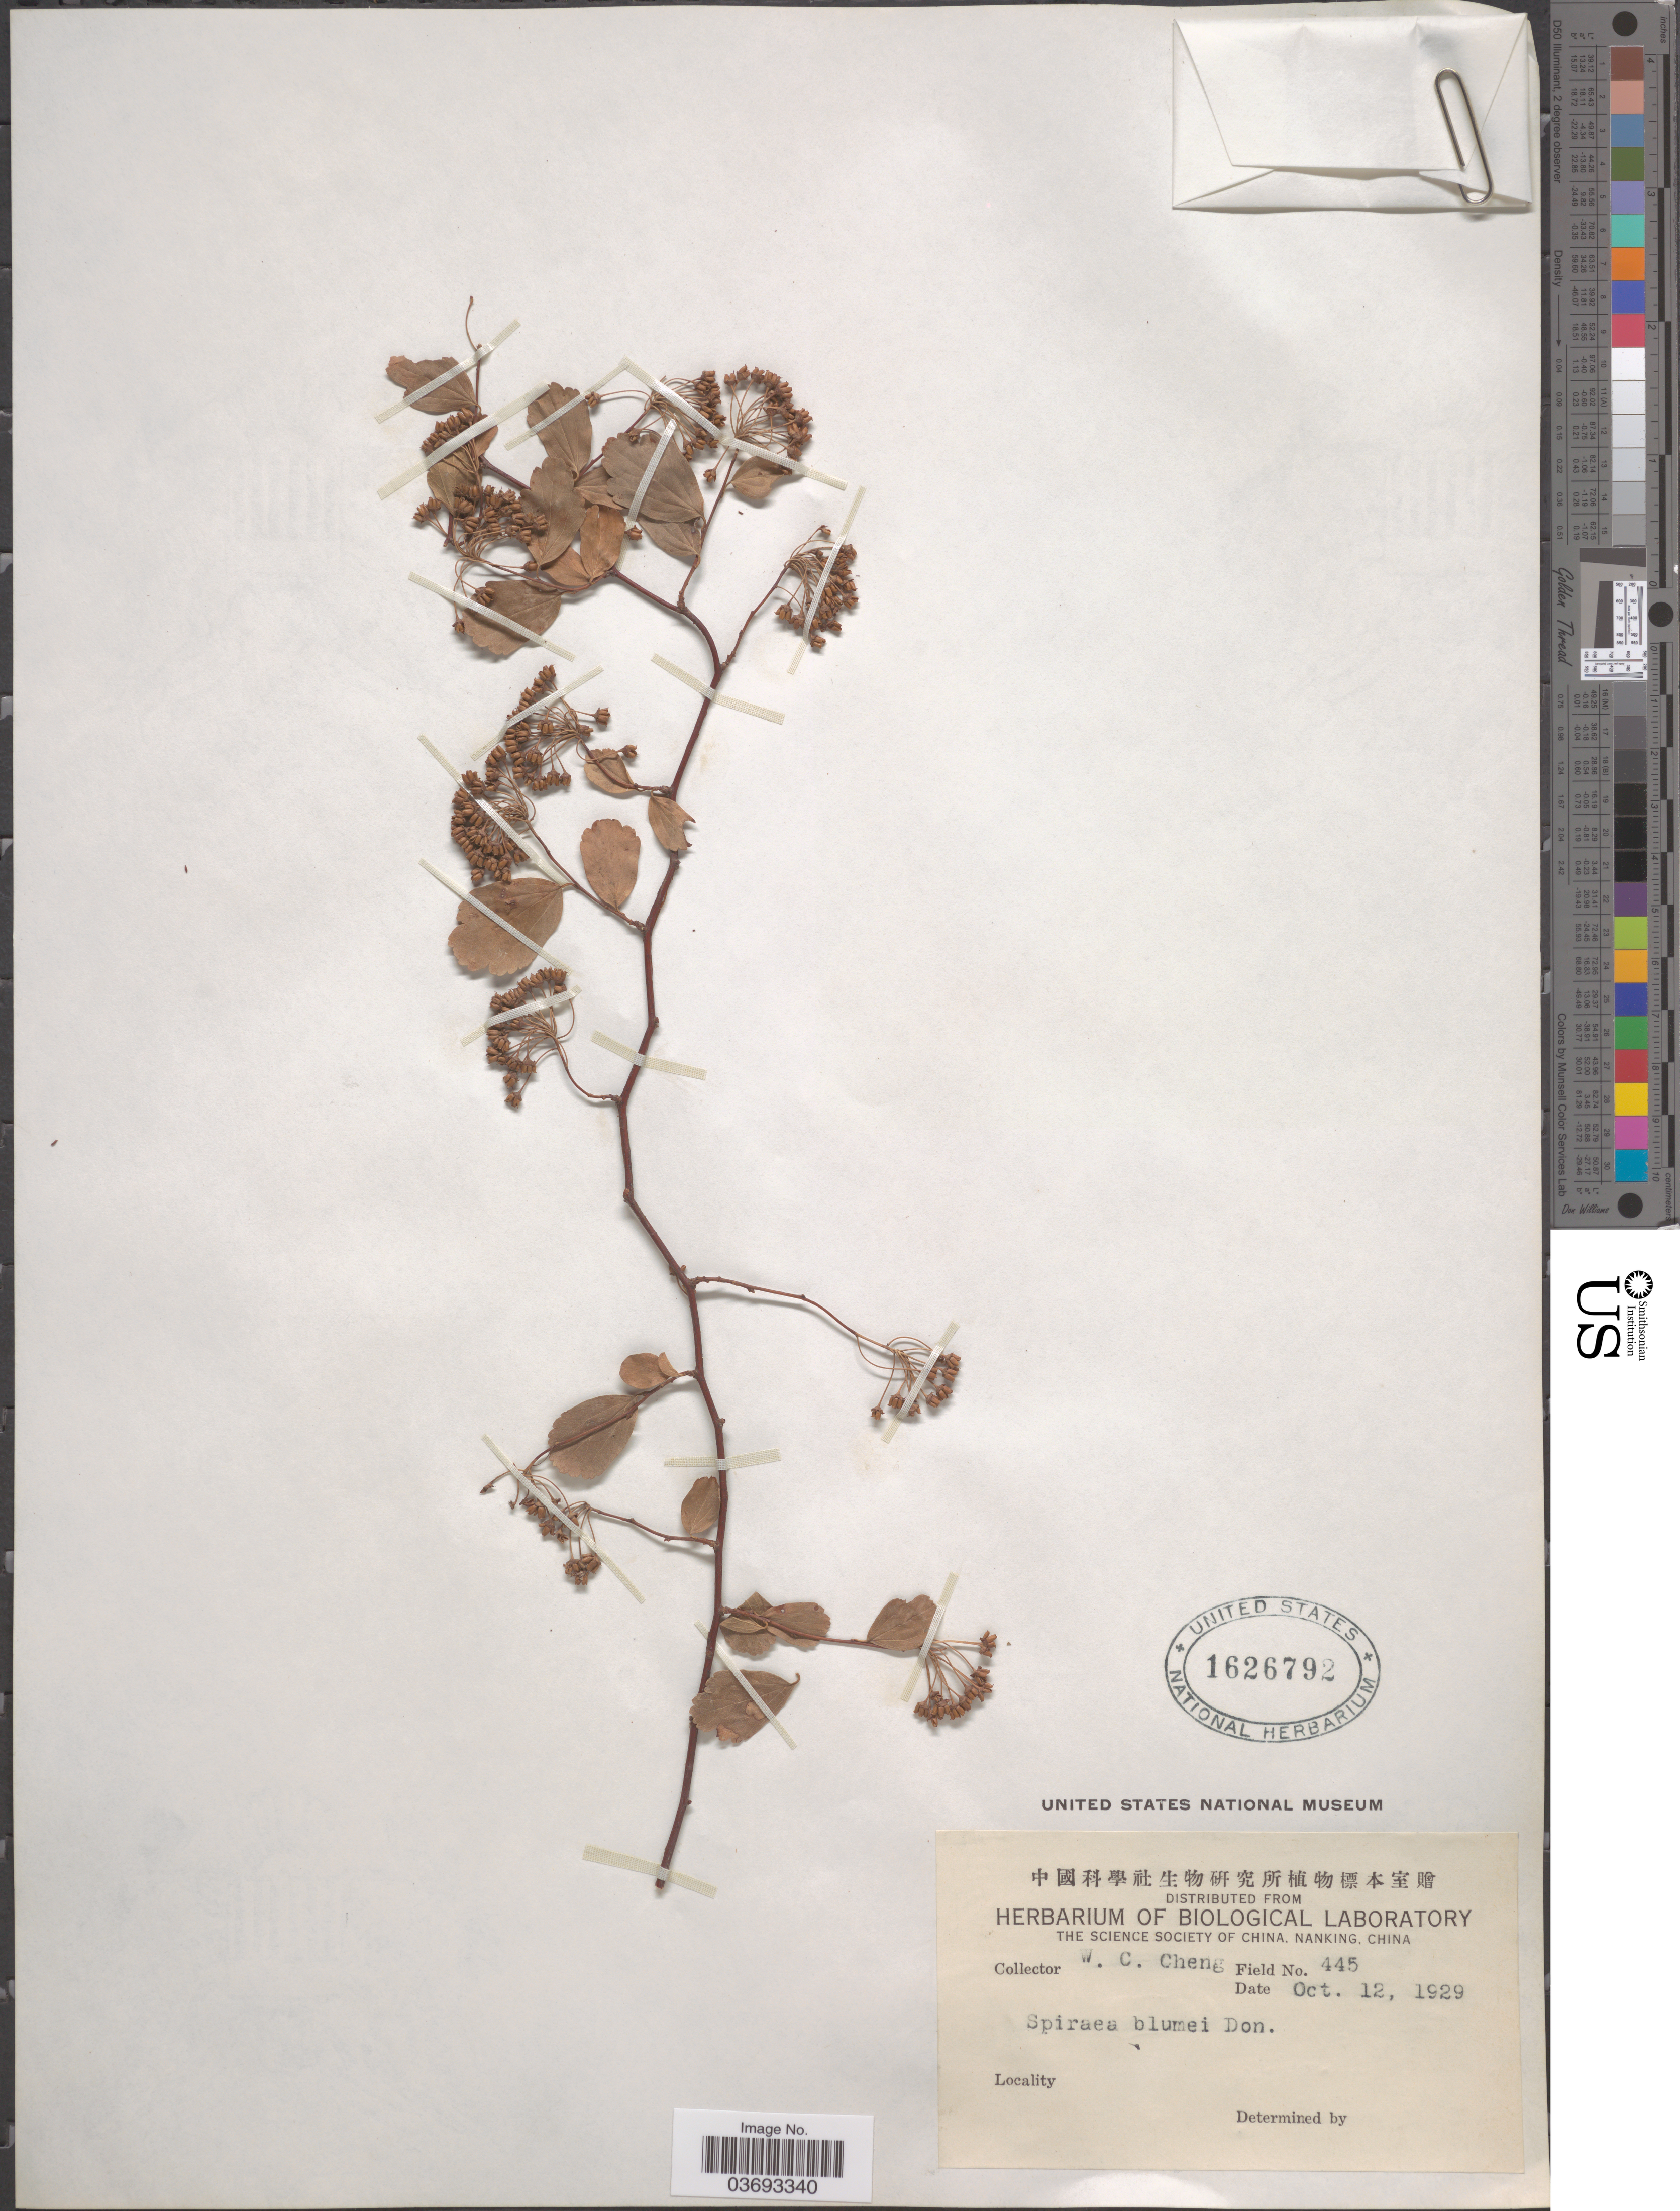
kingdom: Plantae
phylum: Tracheophyta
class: Magnoliopsida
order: Rosales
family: Rosaceae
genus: Spiraea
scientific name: Spiraea blumei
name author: G. Don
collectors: W. C. Cheng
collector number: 445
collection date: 1929-10-12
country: China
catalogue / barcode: US 1626792